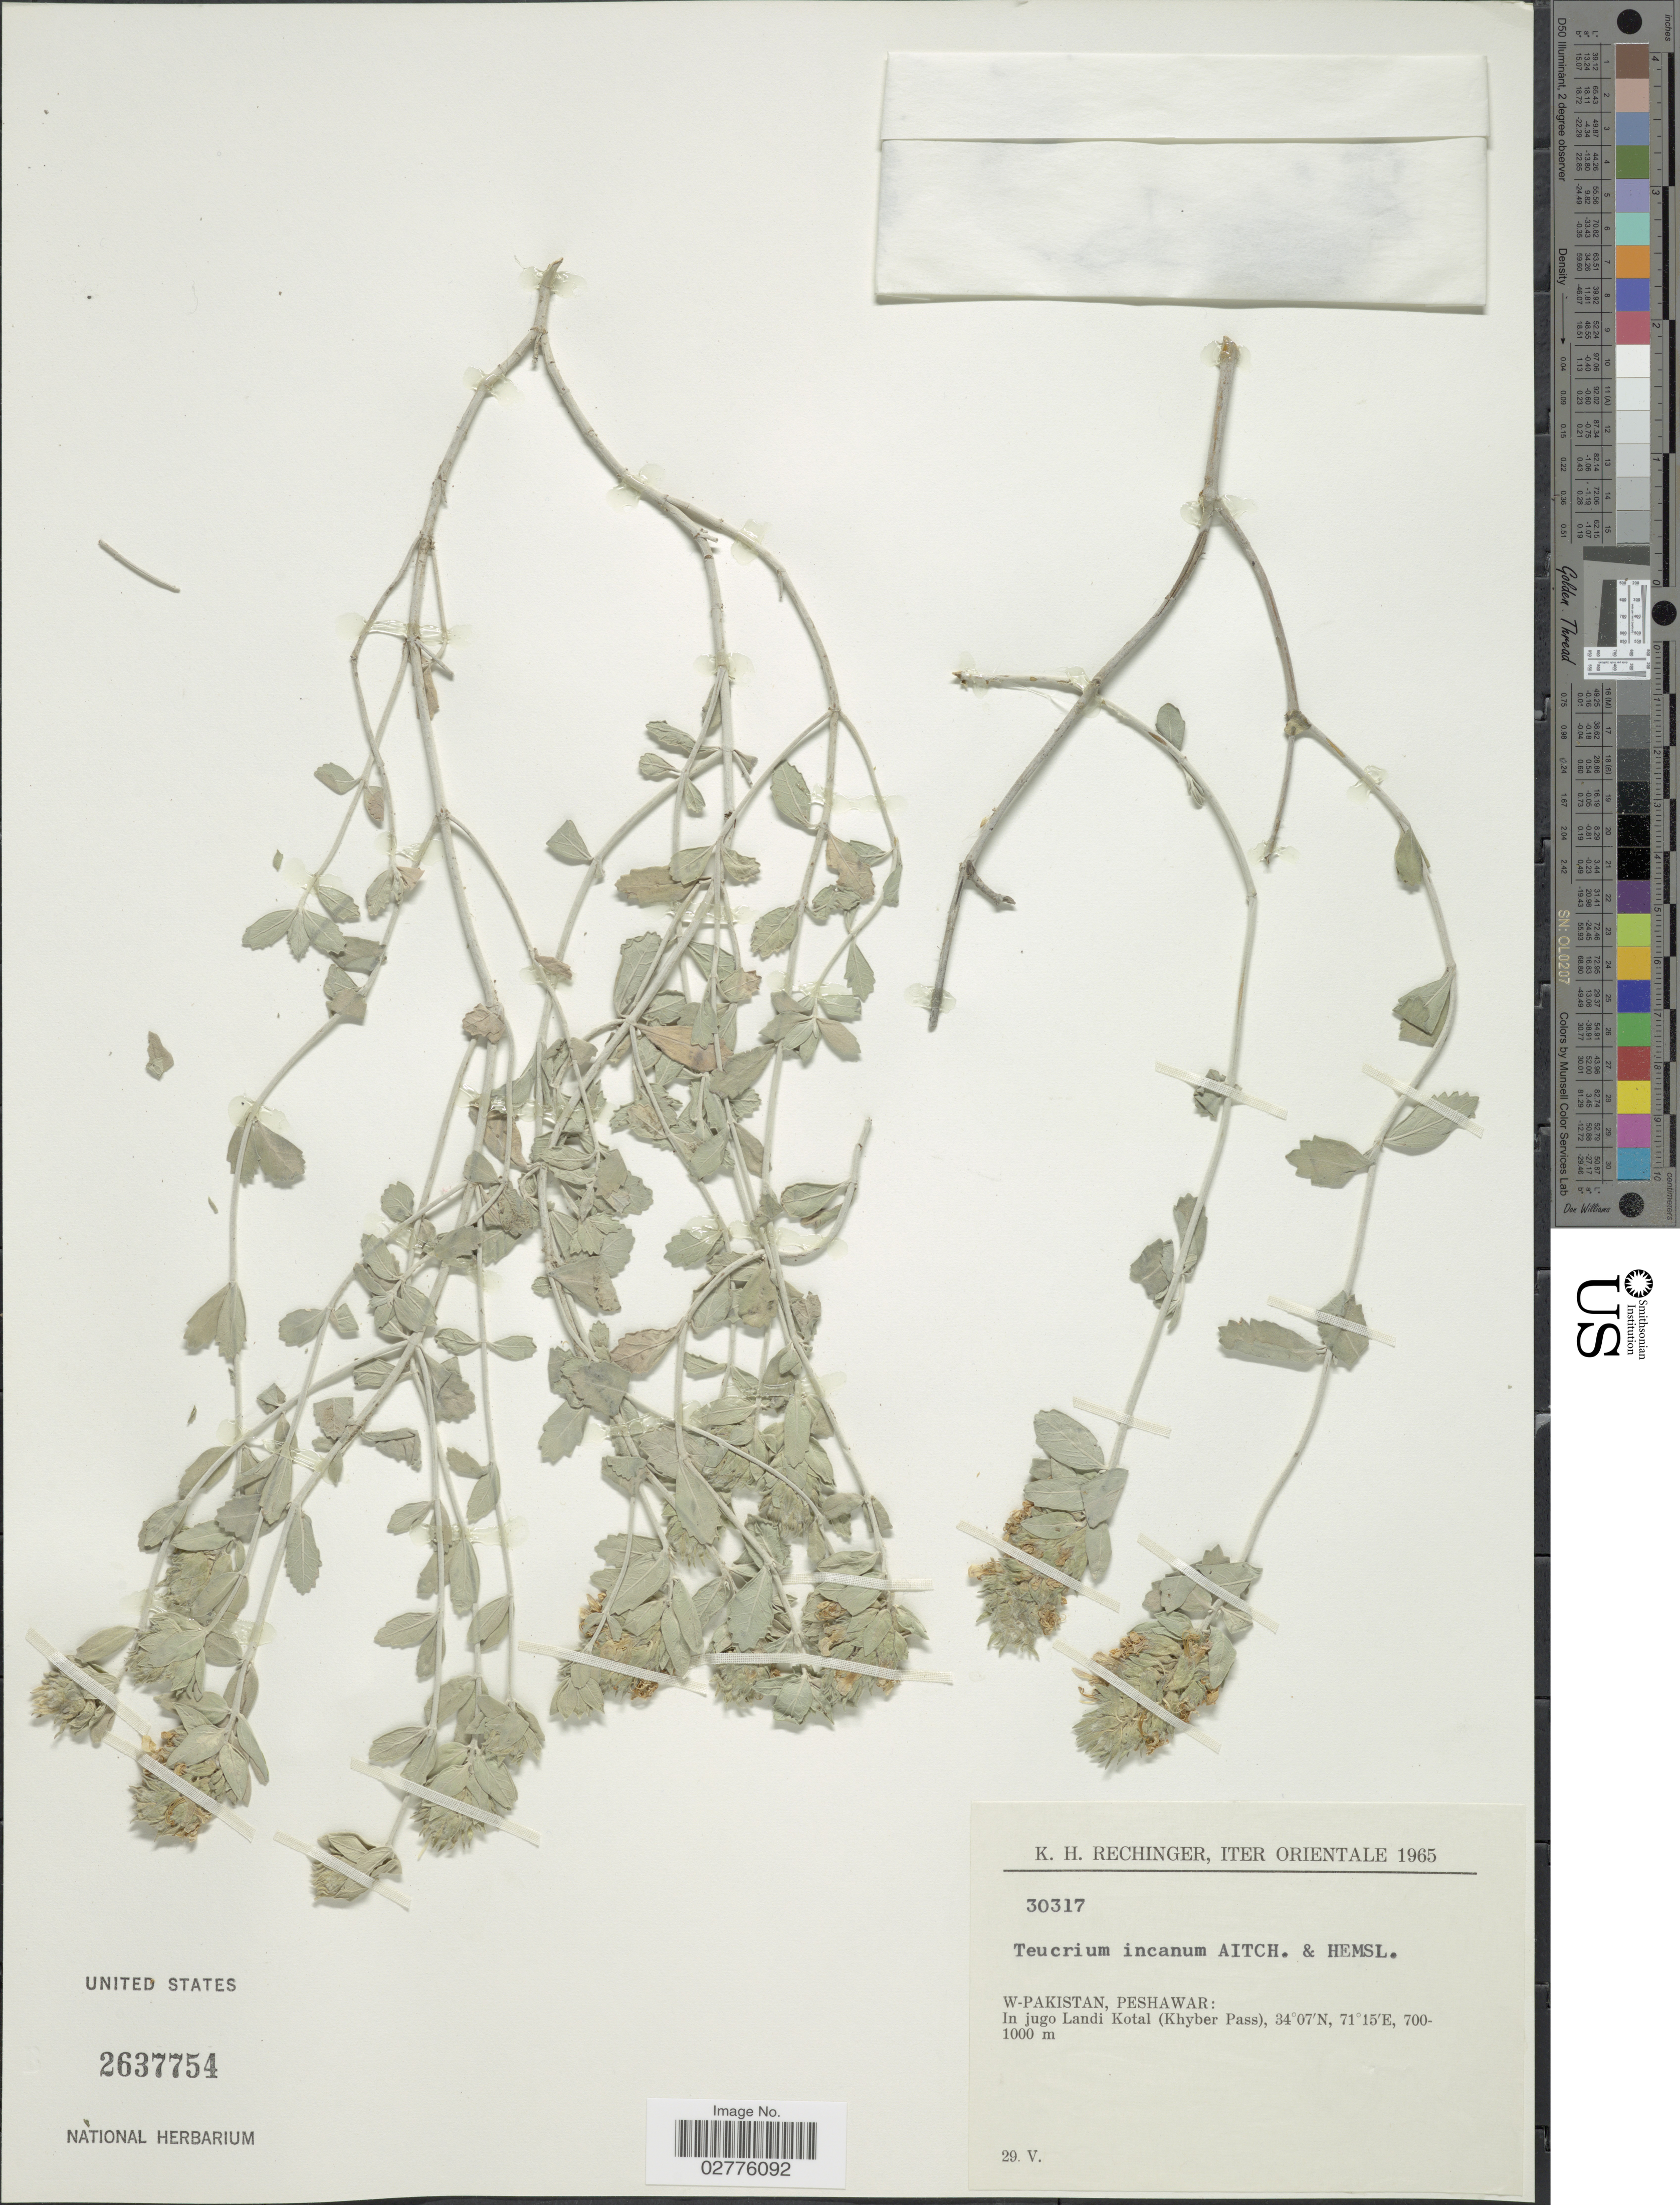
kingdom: Plantae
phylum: Tracheophyta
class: Magnoliopsida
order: Lamiales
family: Lamiaceae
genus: Teucrium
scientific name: Teucrium incanum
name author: Schur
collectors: K. H. Rechinger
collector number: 30317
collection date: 1965-05-29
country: Pakistan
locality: Orientale, W-Pakistan, Peshawar: In jugo Landi Kotal (Khyber Pass).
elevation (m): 700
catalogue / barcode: US 2637754